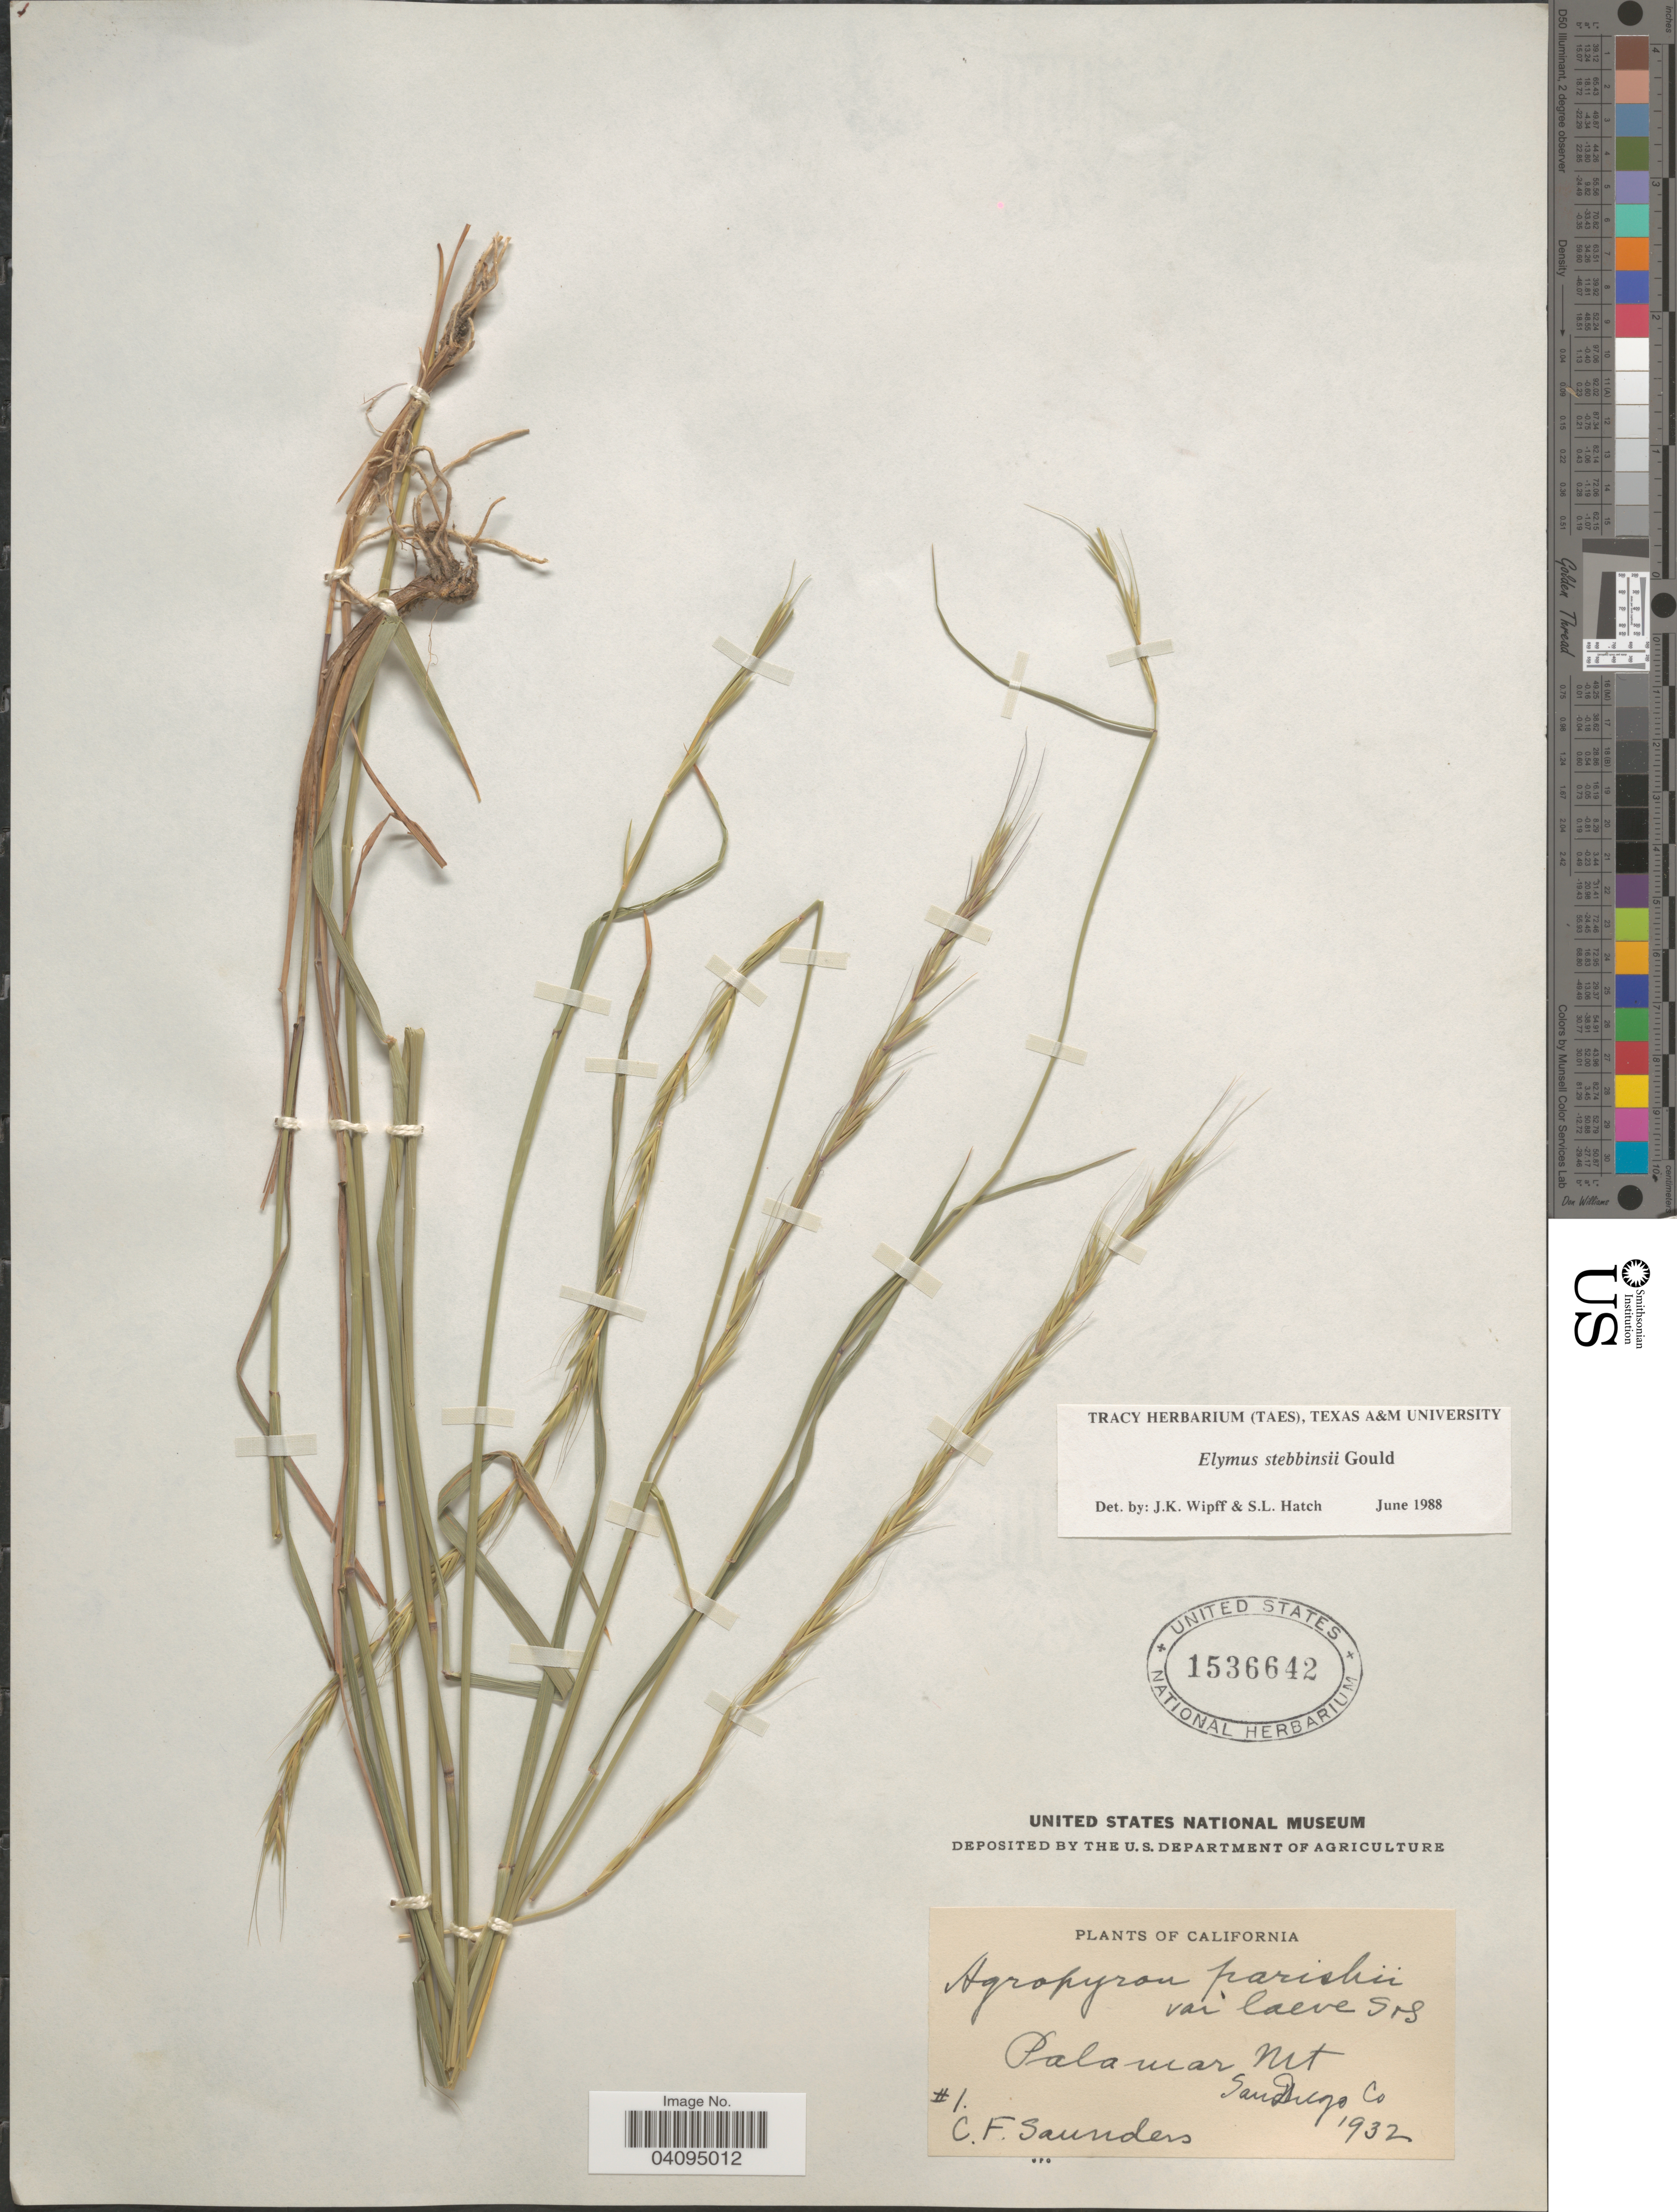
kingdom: Plantae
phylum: Tracheophyta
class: Liliopsida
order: Poales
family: Poaceae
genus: Elymus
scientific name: Elymus stebbinsii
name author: Gould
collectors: C.F. Saunders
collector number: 1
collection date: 1932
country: United States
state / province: California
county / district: San Diego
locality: Palamar Mt. San Diego Co.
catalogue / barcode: US 1536642